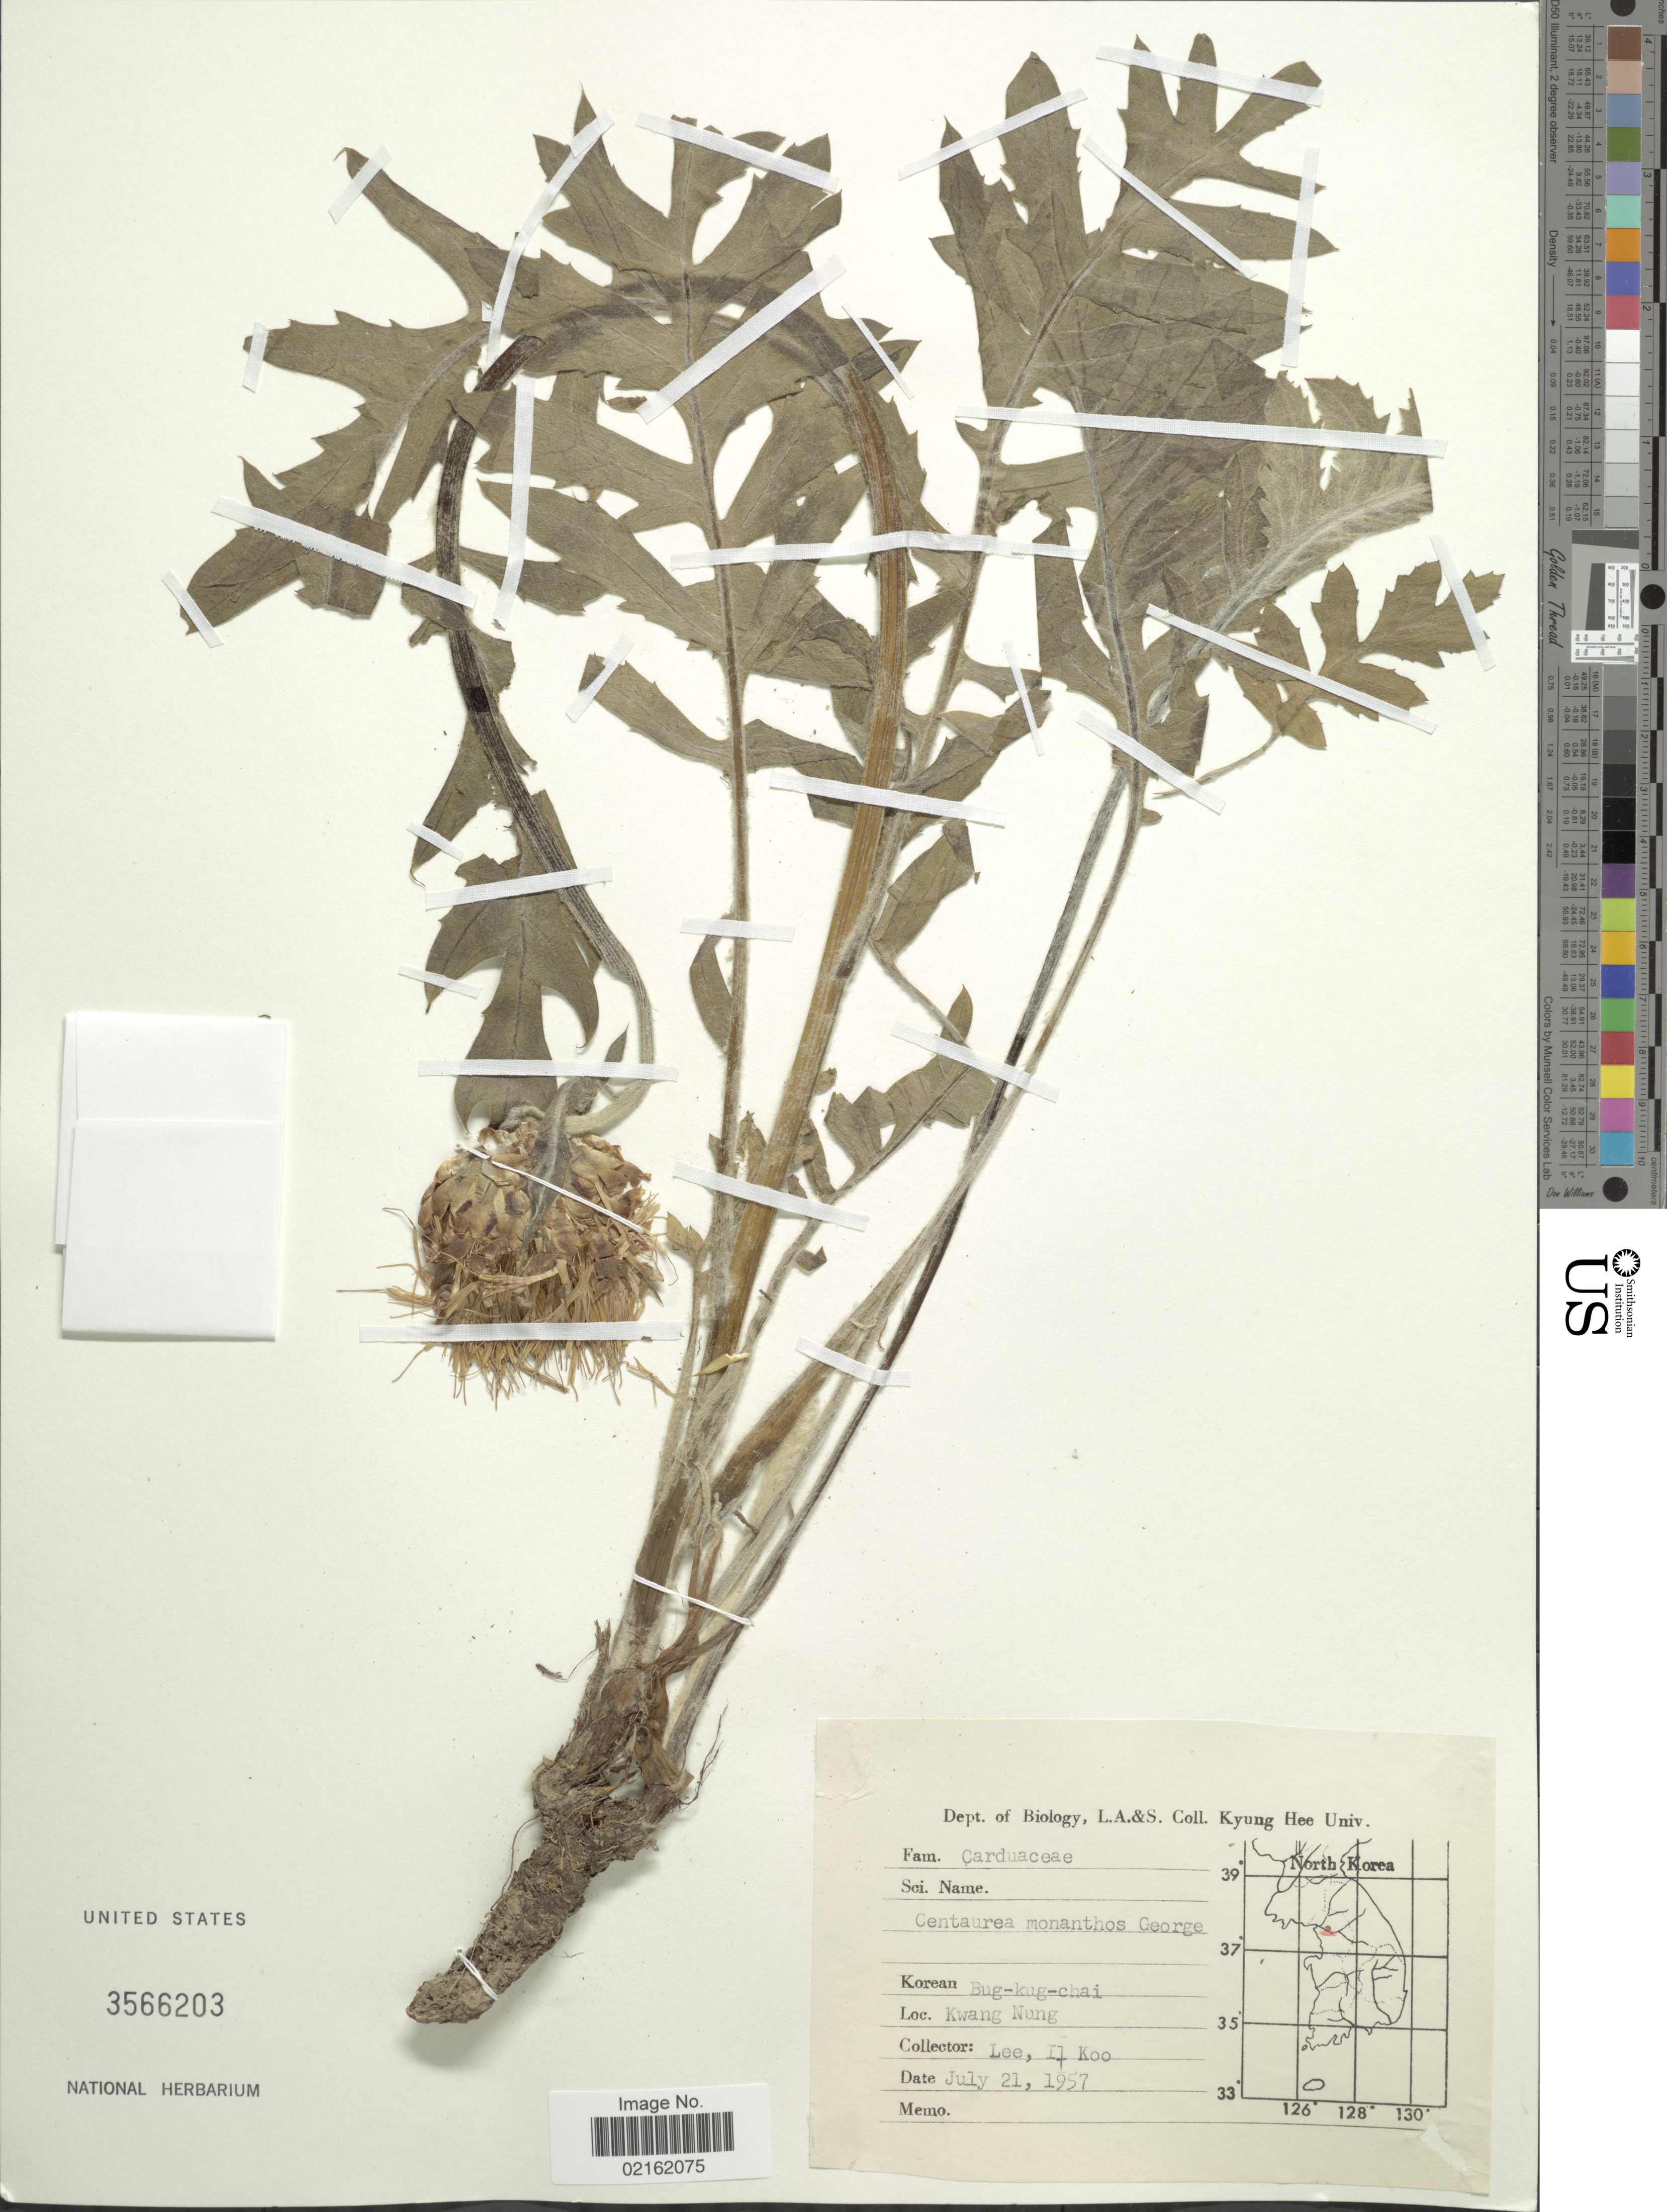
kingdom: Plantae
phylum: Tracheophyta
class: Magnoliopsida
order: Asterales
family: Asteraceae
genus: Leuzea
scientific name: Leuzea uniflora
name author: (L.) Holub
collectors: Il-Ko Lee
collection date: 1957-07-21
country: South Korea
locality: Kwang Nung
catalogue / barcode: US 3566203